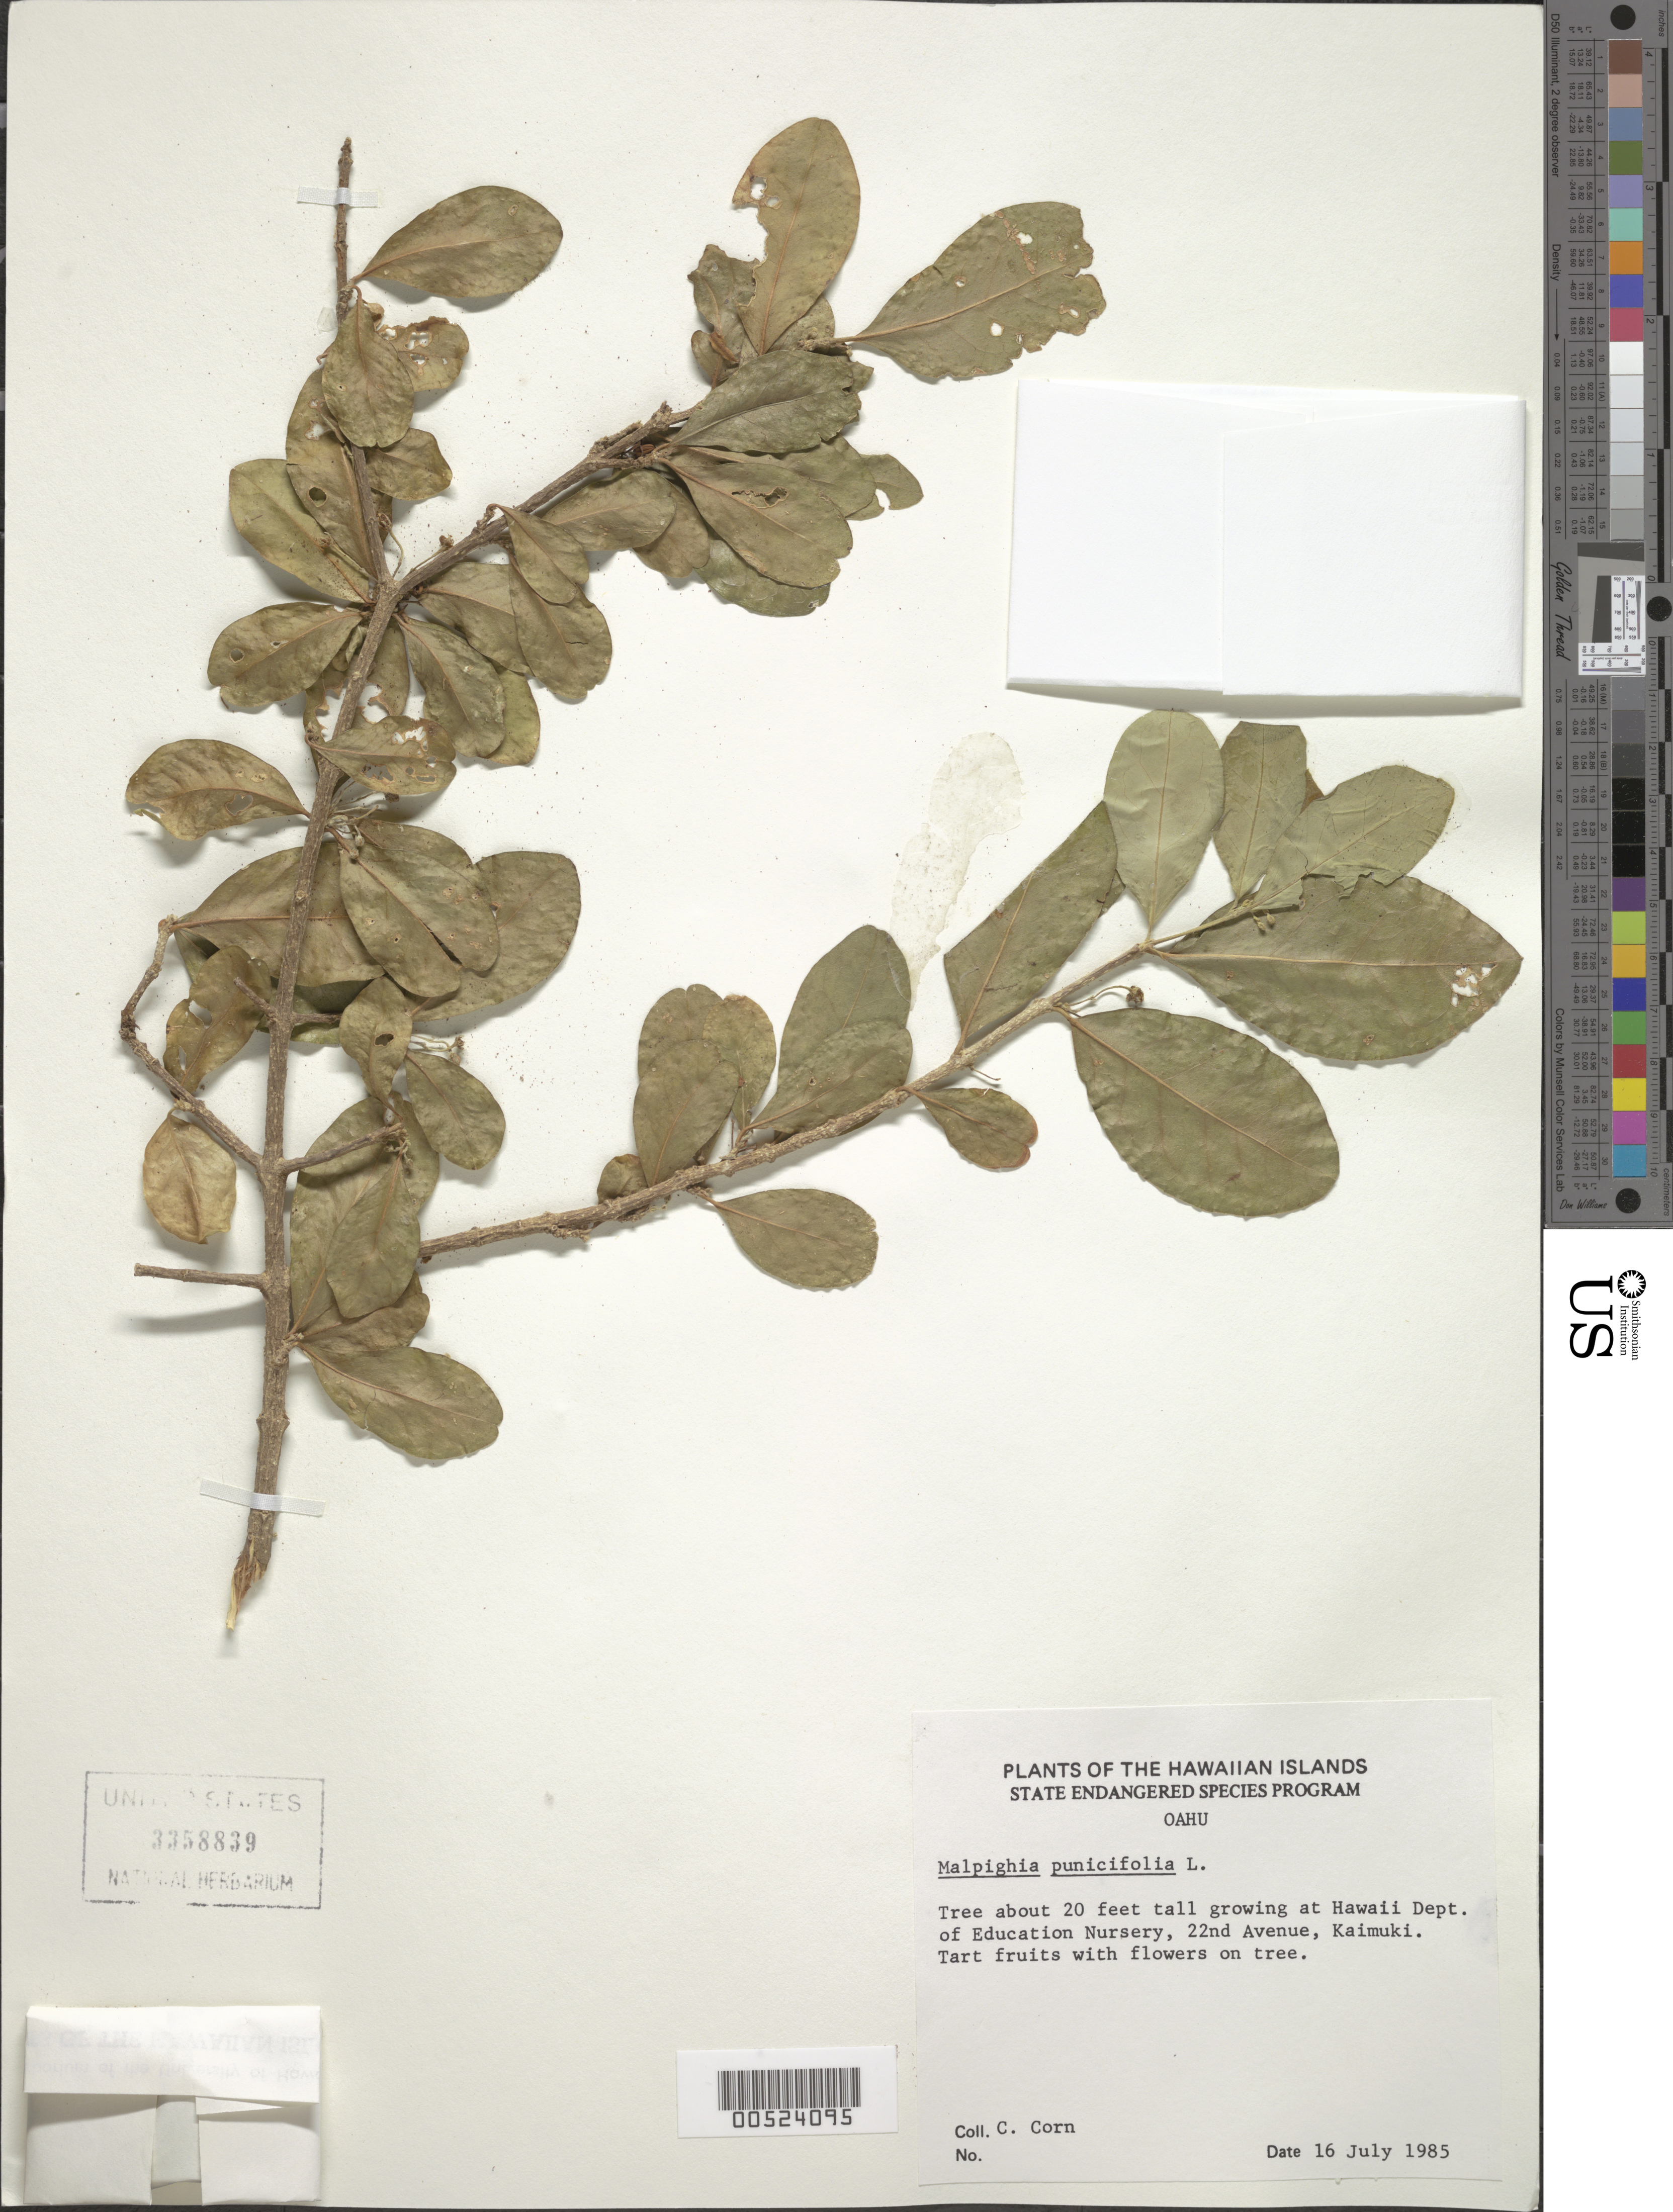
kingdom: Plantae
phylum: Tracheophyta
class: Magnoliopsida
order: Malpighiales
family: Malpighiaceae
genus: Malpighia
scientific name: Malpighia punicifolia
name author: L.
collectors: C. Corn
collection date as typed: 16 Jul 1985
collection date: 1985-07-16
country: United States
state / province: Hawaii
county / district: Honolulu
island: Oahu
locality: Hawaii Dept. of Education Nursery, 22nd Avenue, Kaimuki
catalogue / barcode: US 3358839